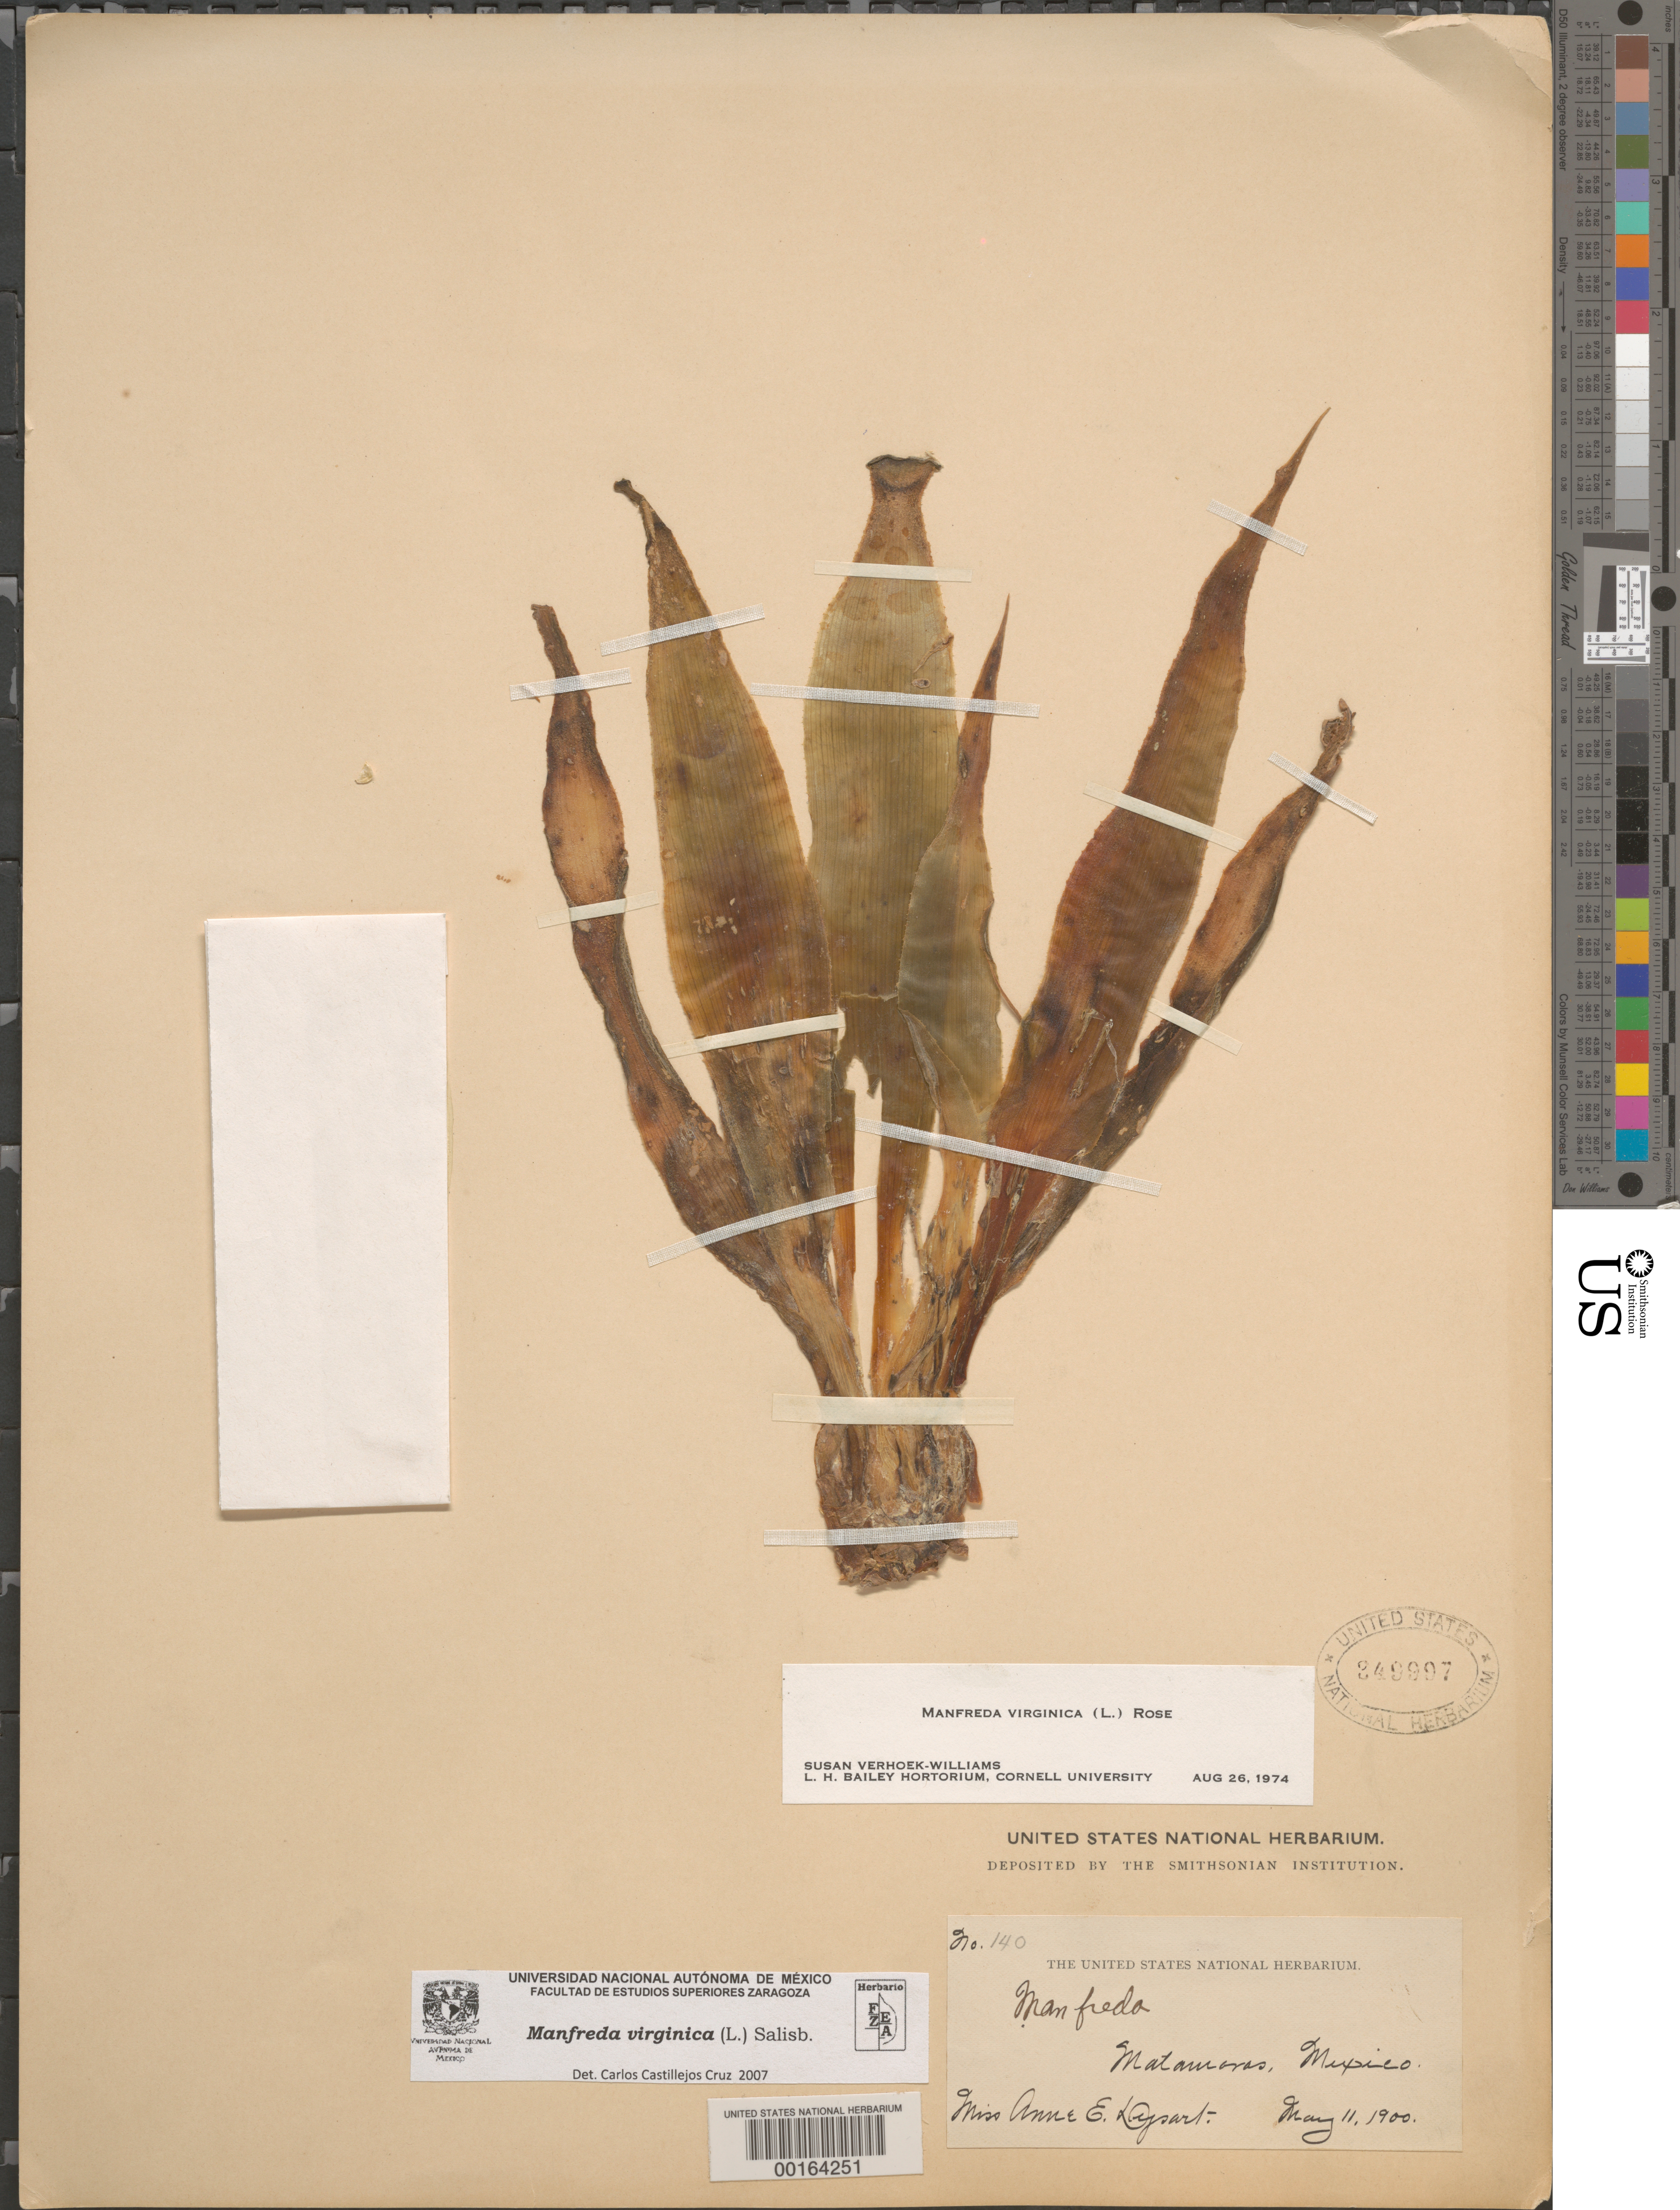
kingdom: Plantae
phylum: Tracheophyta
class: Liliopsida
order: Asparagales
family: Asparagaceae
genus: Manfreda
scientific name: Manfreda variegata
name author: (Jacobi) Rose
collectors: A. Dysart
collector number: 140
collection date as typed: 11 May 1900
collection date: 1900-05-11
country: Mexico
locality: Matamoras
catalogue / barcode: US 349997